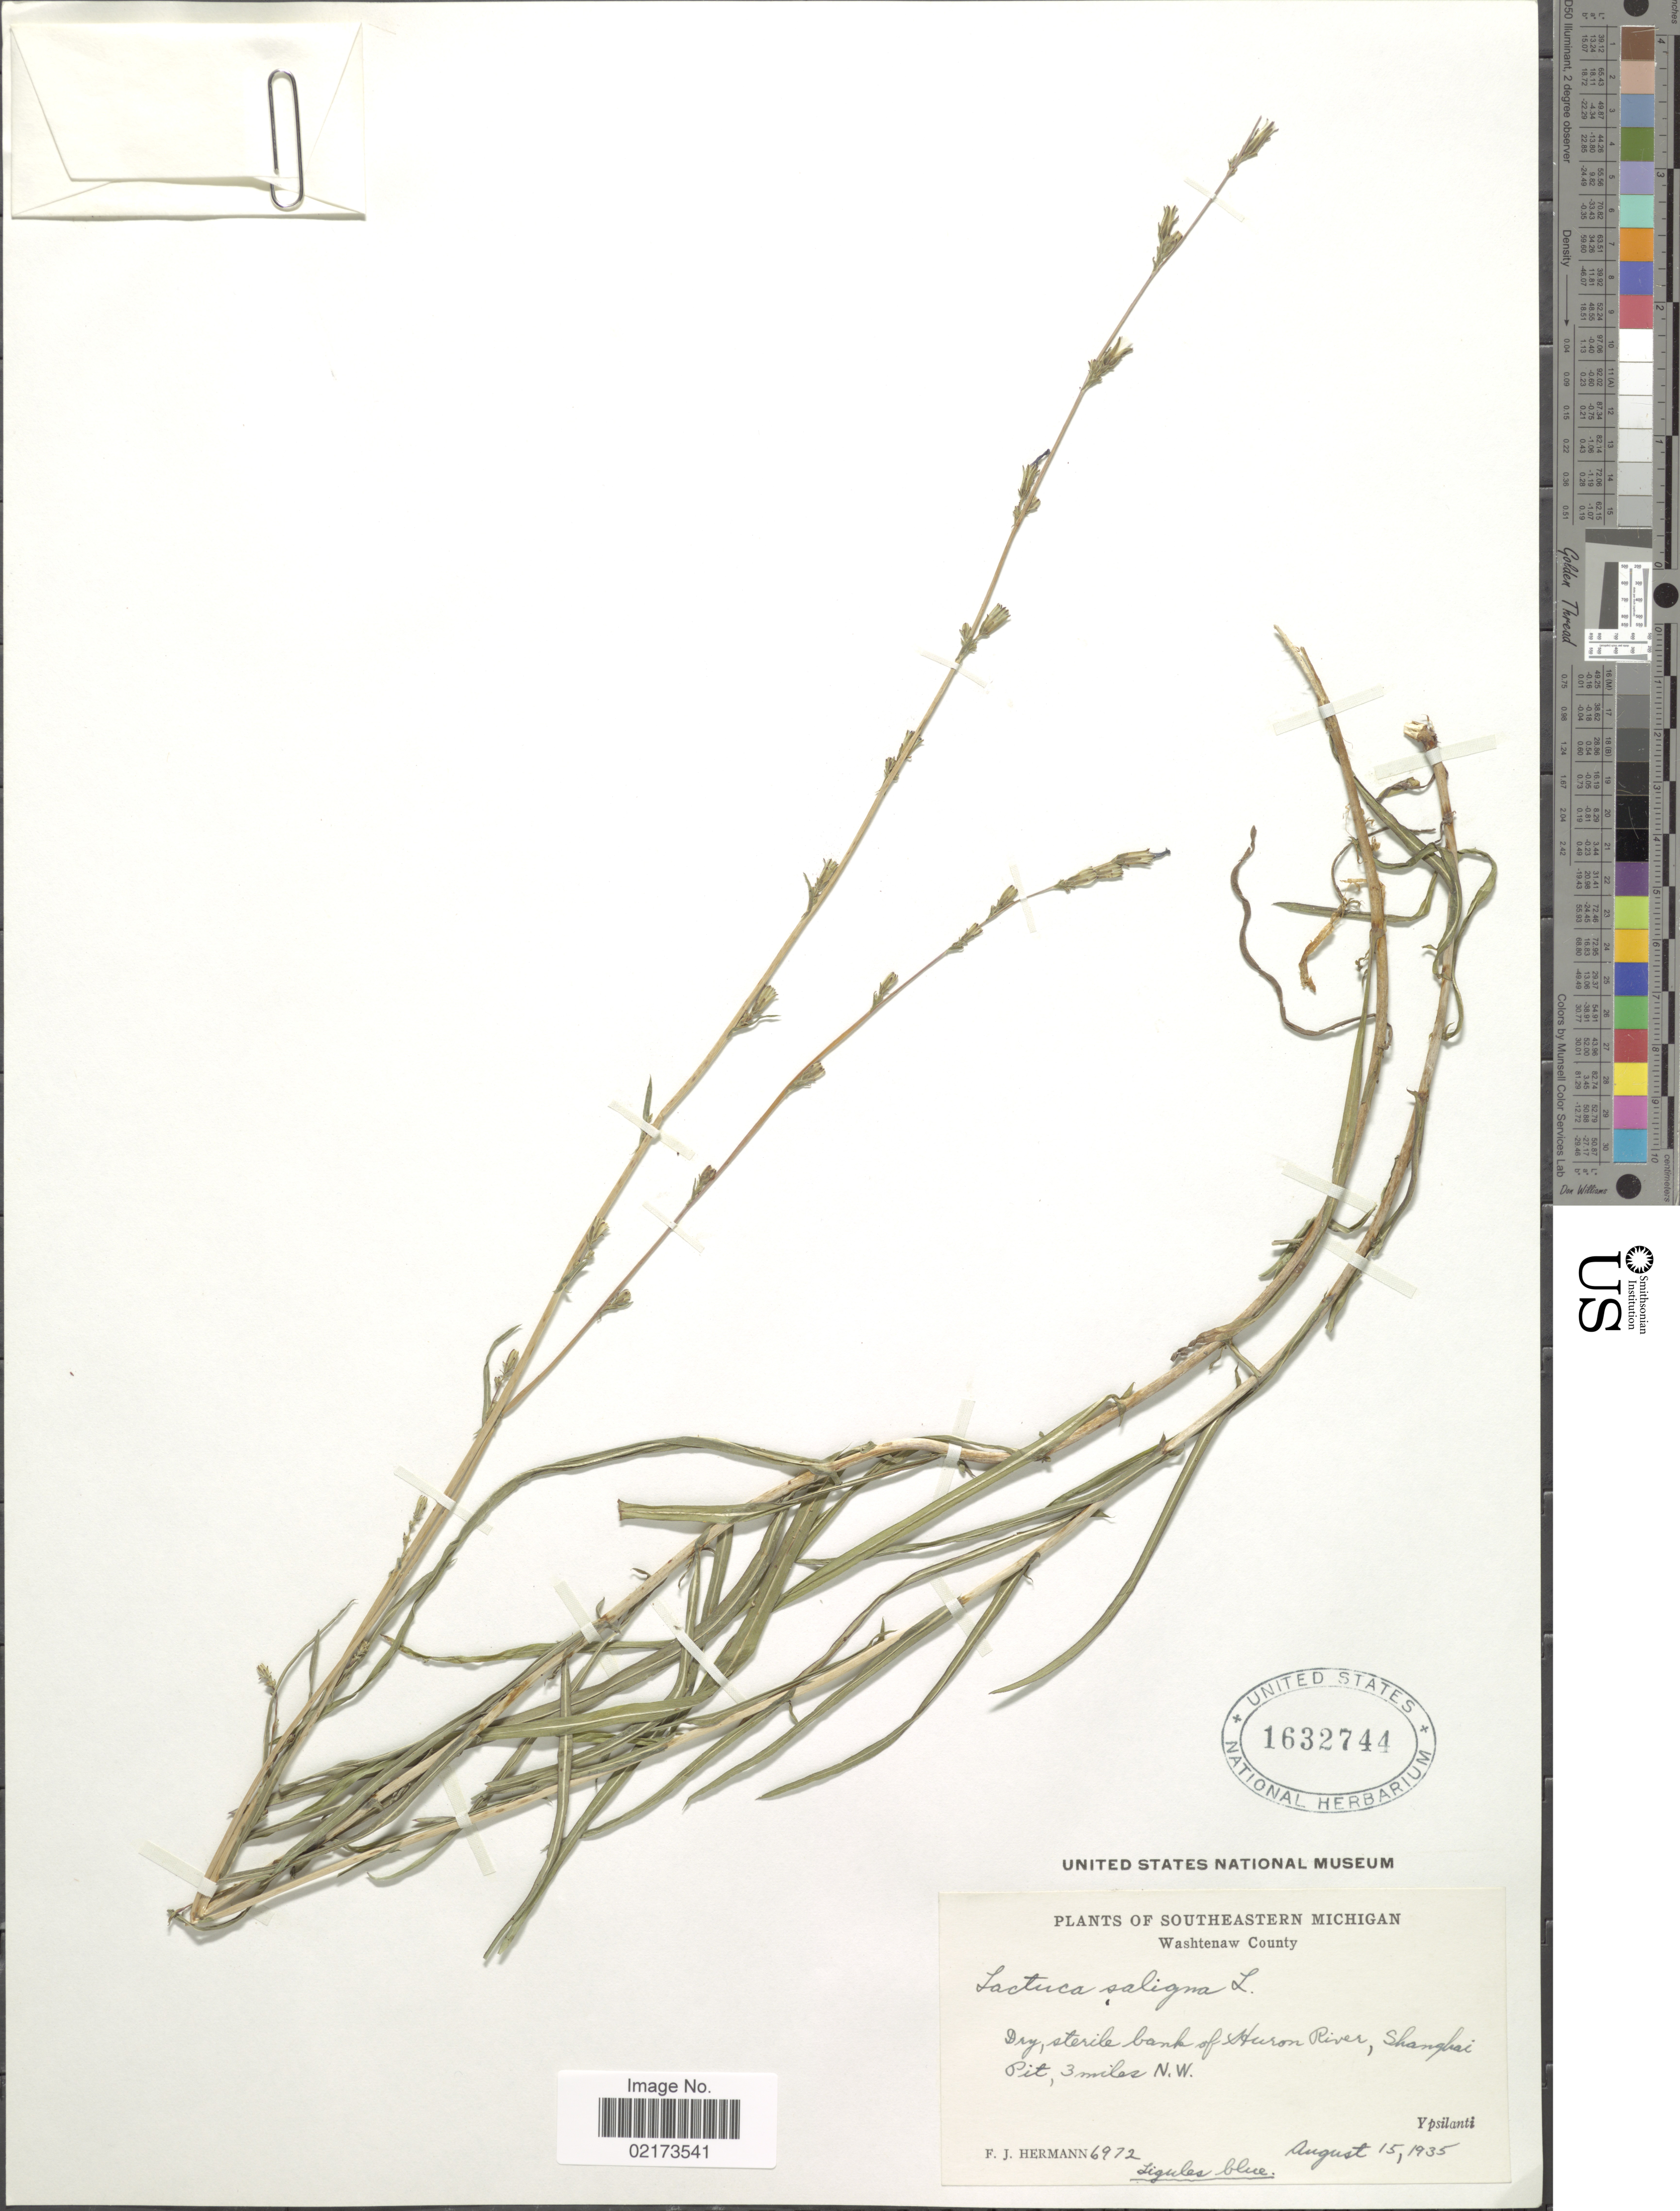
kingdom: Plantae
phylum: Tracheophyta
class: Magnoliopsida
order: Asterales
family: Asteraceae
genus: Lactuca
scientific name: Lactuca saligna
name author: L.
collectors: F. J. Hermann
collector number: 6972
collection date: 1935-08-15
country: United States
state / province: Michigan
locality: Southeastern Michigan, Washtenaw County, Huron River, Shanghai Pit, 3 miles N. W., Ypsilanti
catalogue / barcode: US 1632744